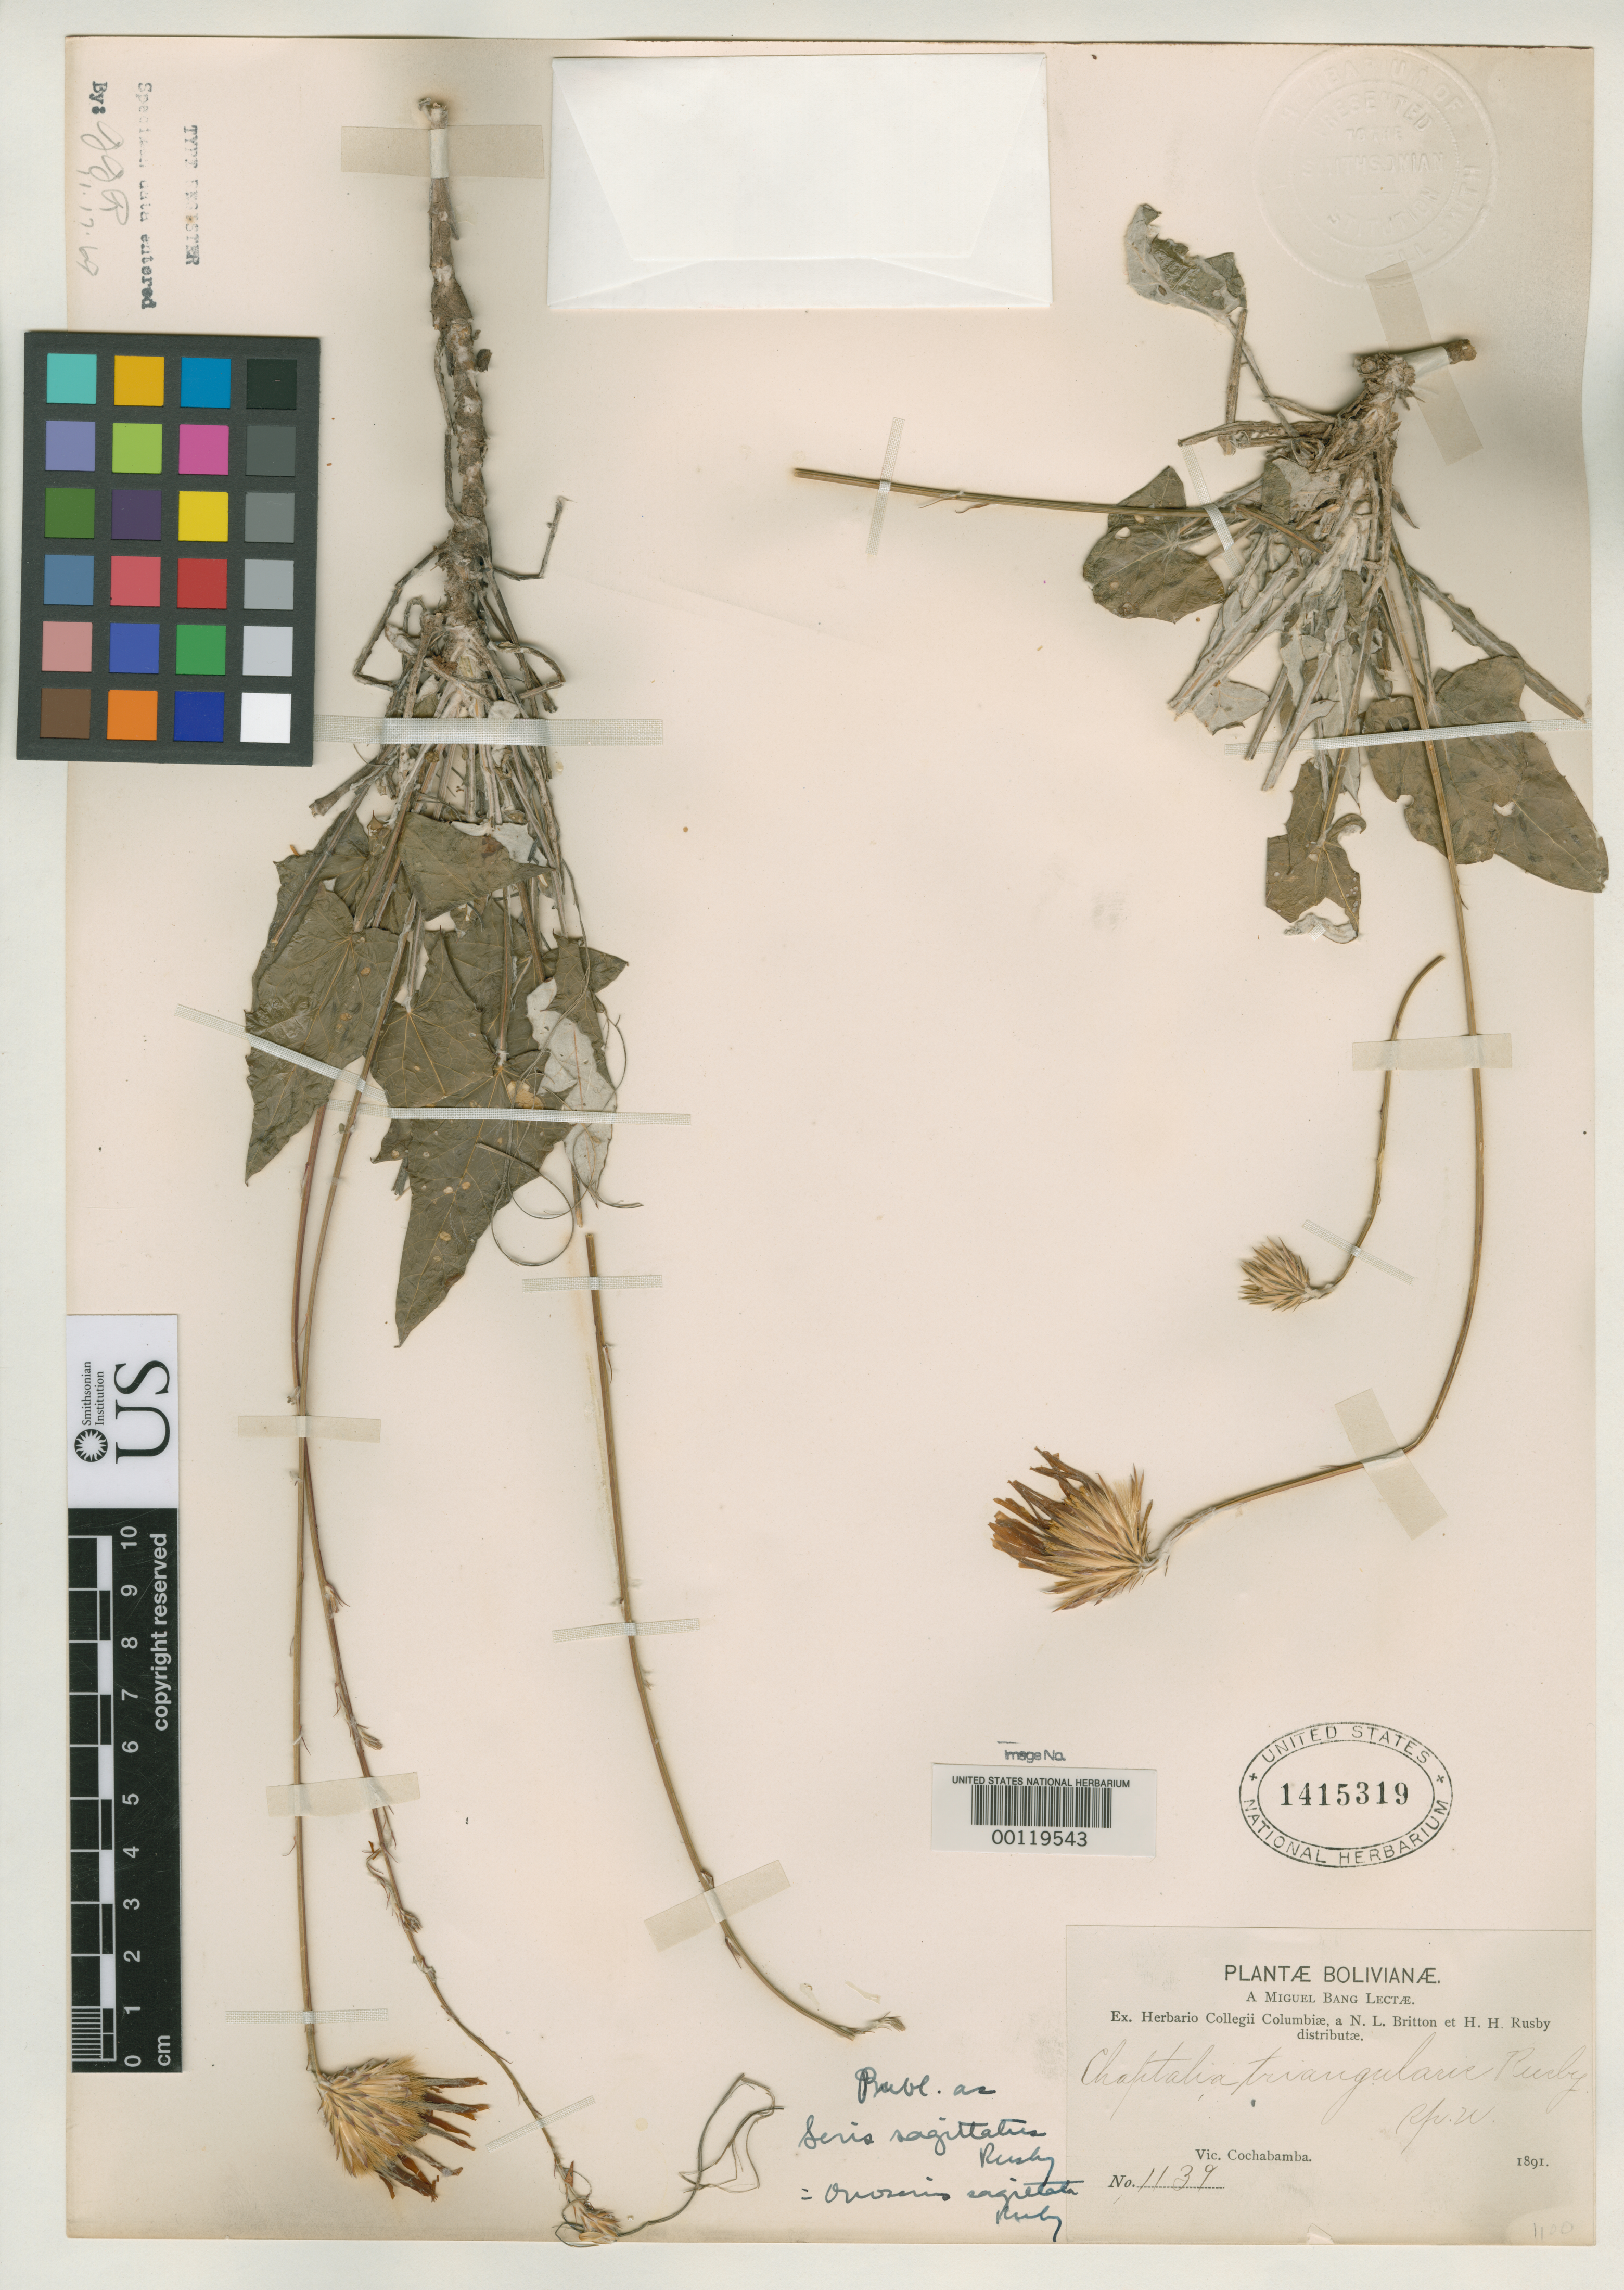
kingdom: Plantae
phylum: Tracheophyta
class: Magnoliopsida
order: Asterales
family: Asteraceae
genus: Seris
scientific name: Seris sagittatus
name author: Rusby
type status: Isotype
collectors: M. Bang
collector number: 1139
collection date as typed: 1891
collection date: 1891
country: Bolivia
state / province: Cochabamba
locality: Vicinity of Cochabamba, Turedon.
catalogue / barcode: US 1415319